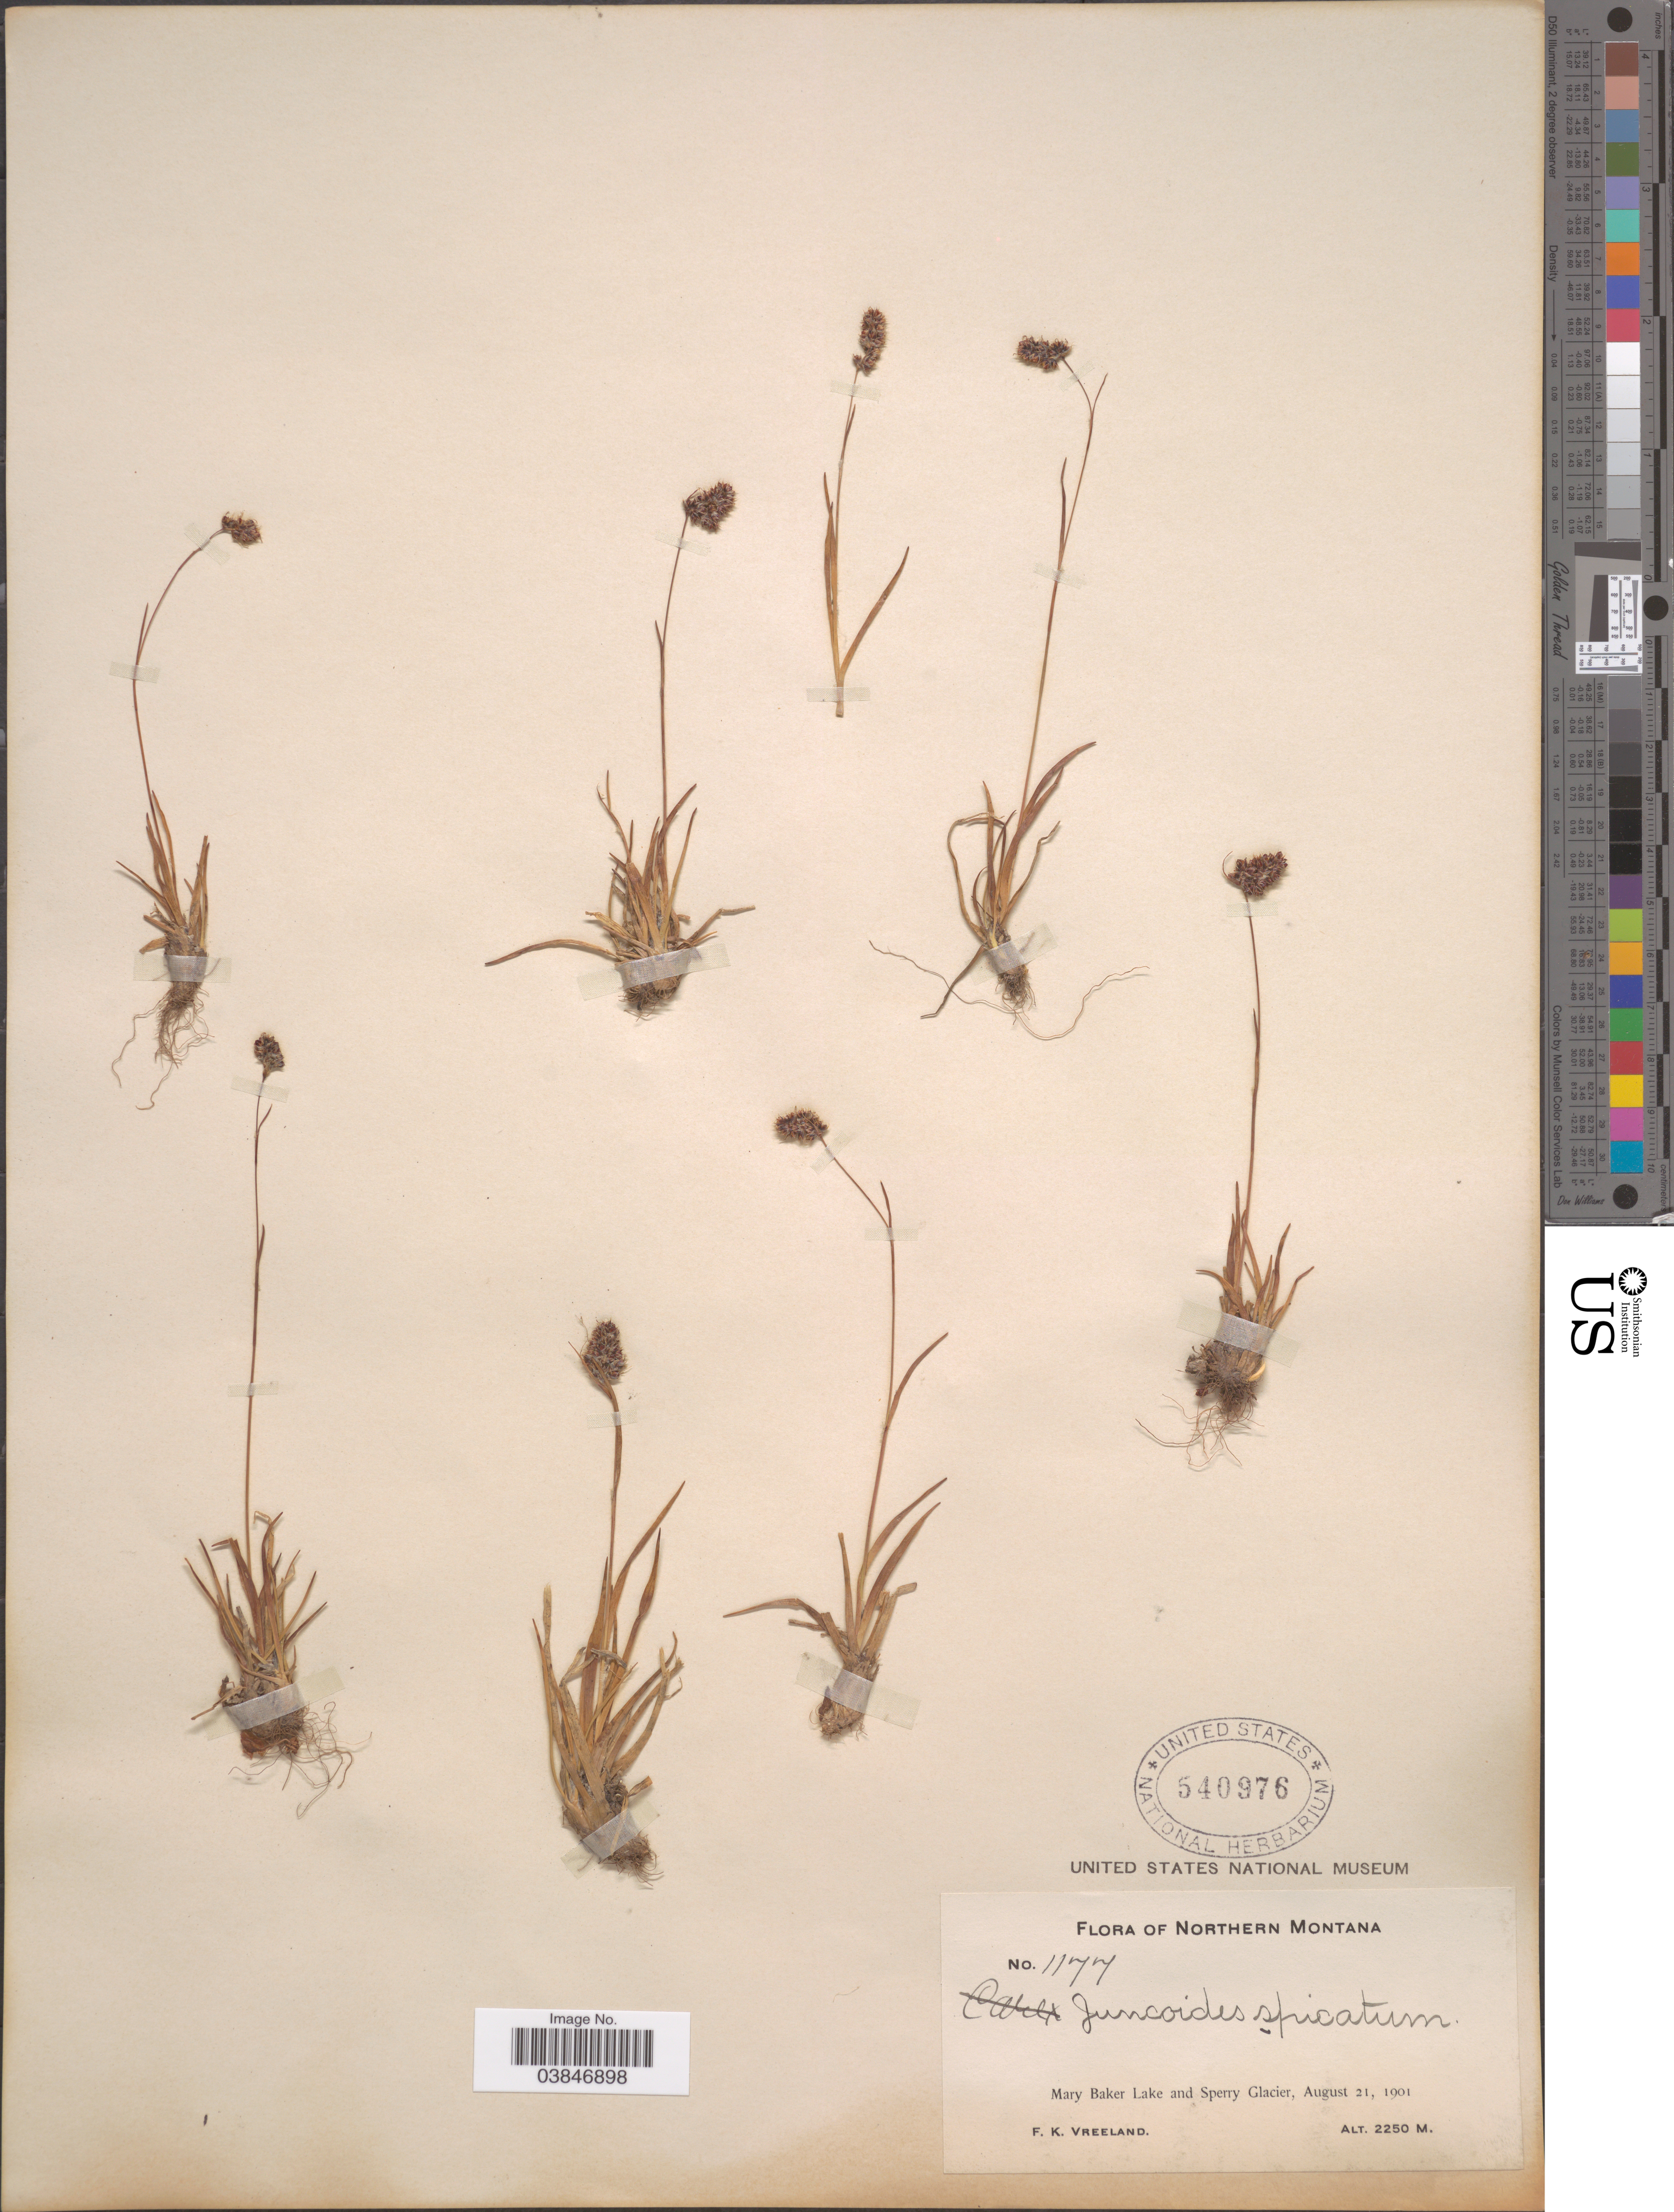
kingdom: Plantae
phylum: Tracheophyta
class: Liliopsida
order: Poales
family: Juncaceae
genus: Luzula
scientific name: Luzula spicata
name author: (L.) DC.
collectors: F. Vreeland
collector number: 1177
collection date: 1901-08-21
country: United States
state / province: Montana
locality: Northern Montana. Mary Baker Lake and Sperry Glacier.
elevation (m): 2250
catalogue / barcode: US 540976